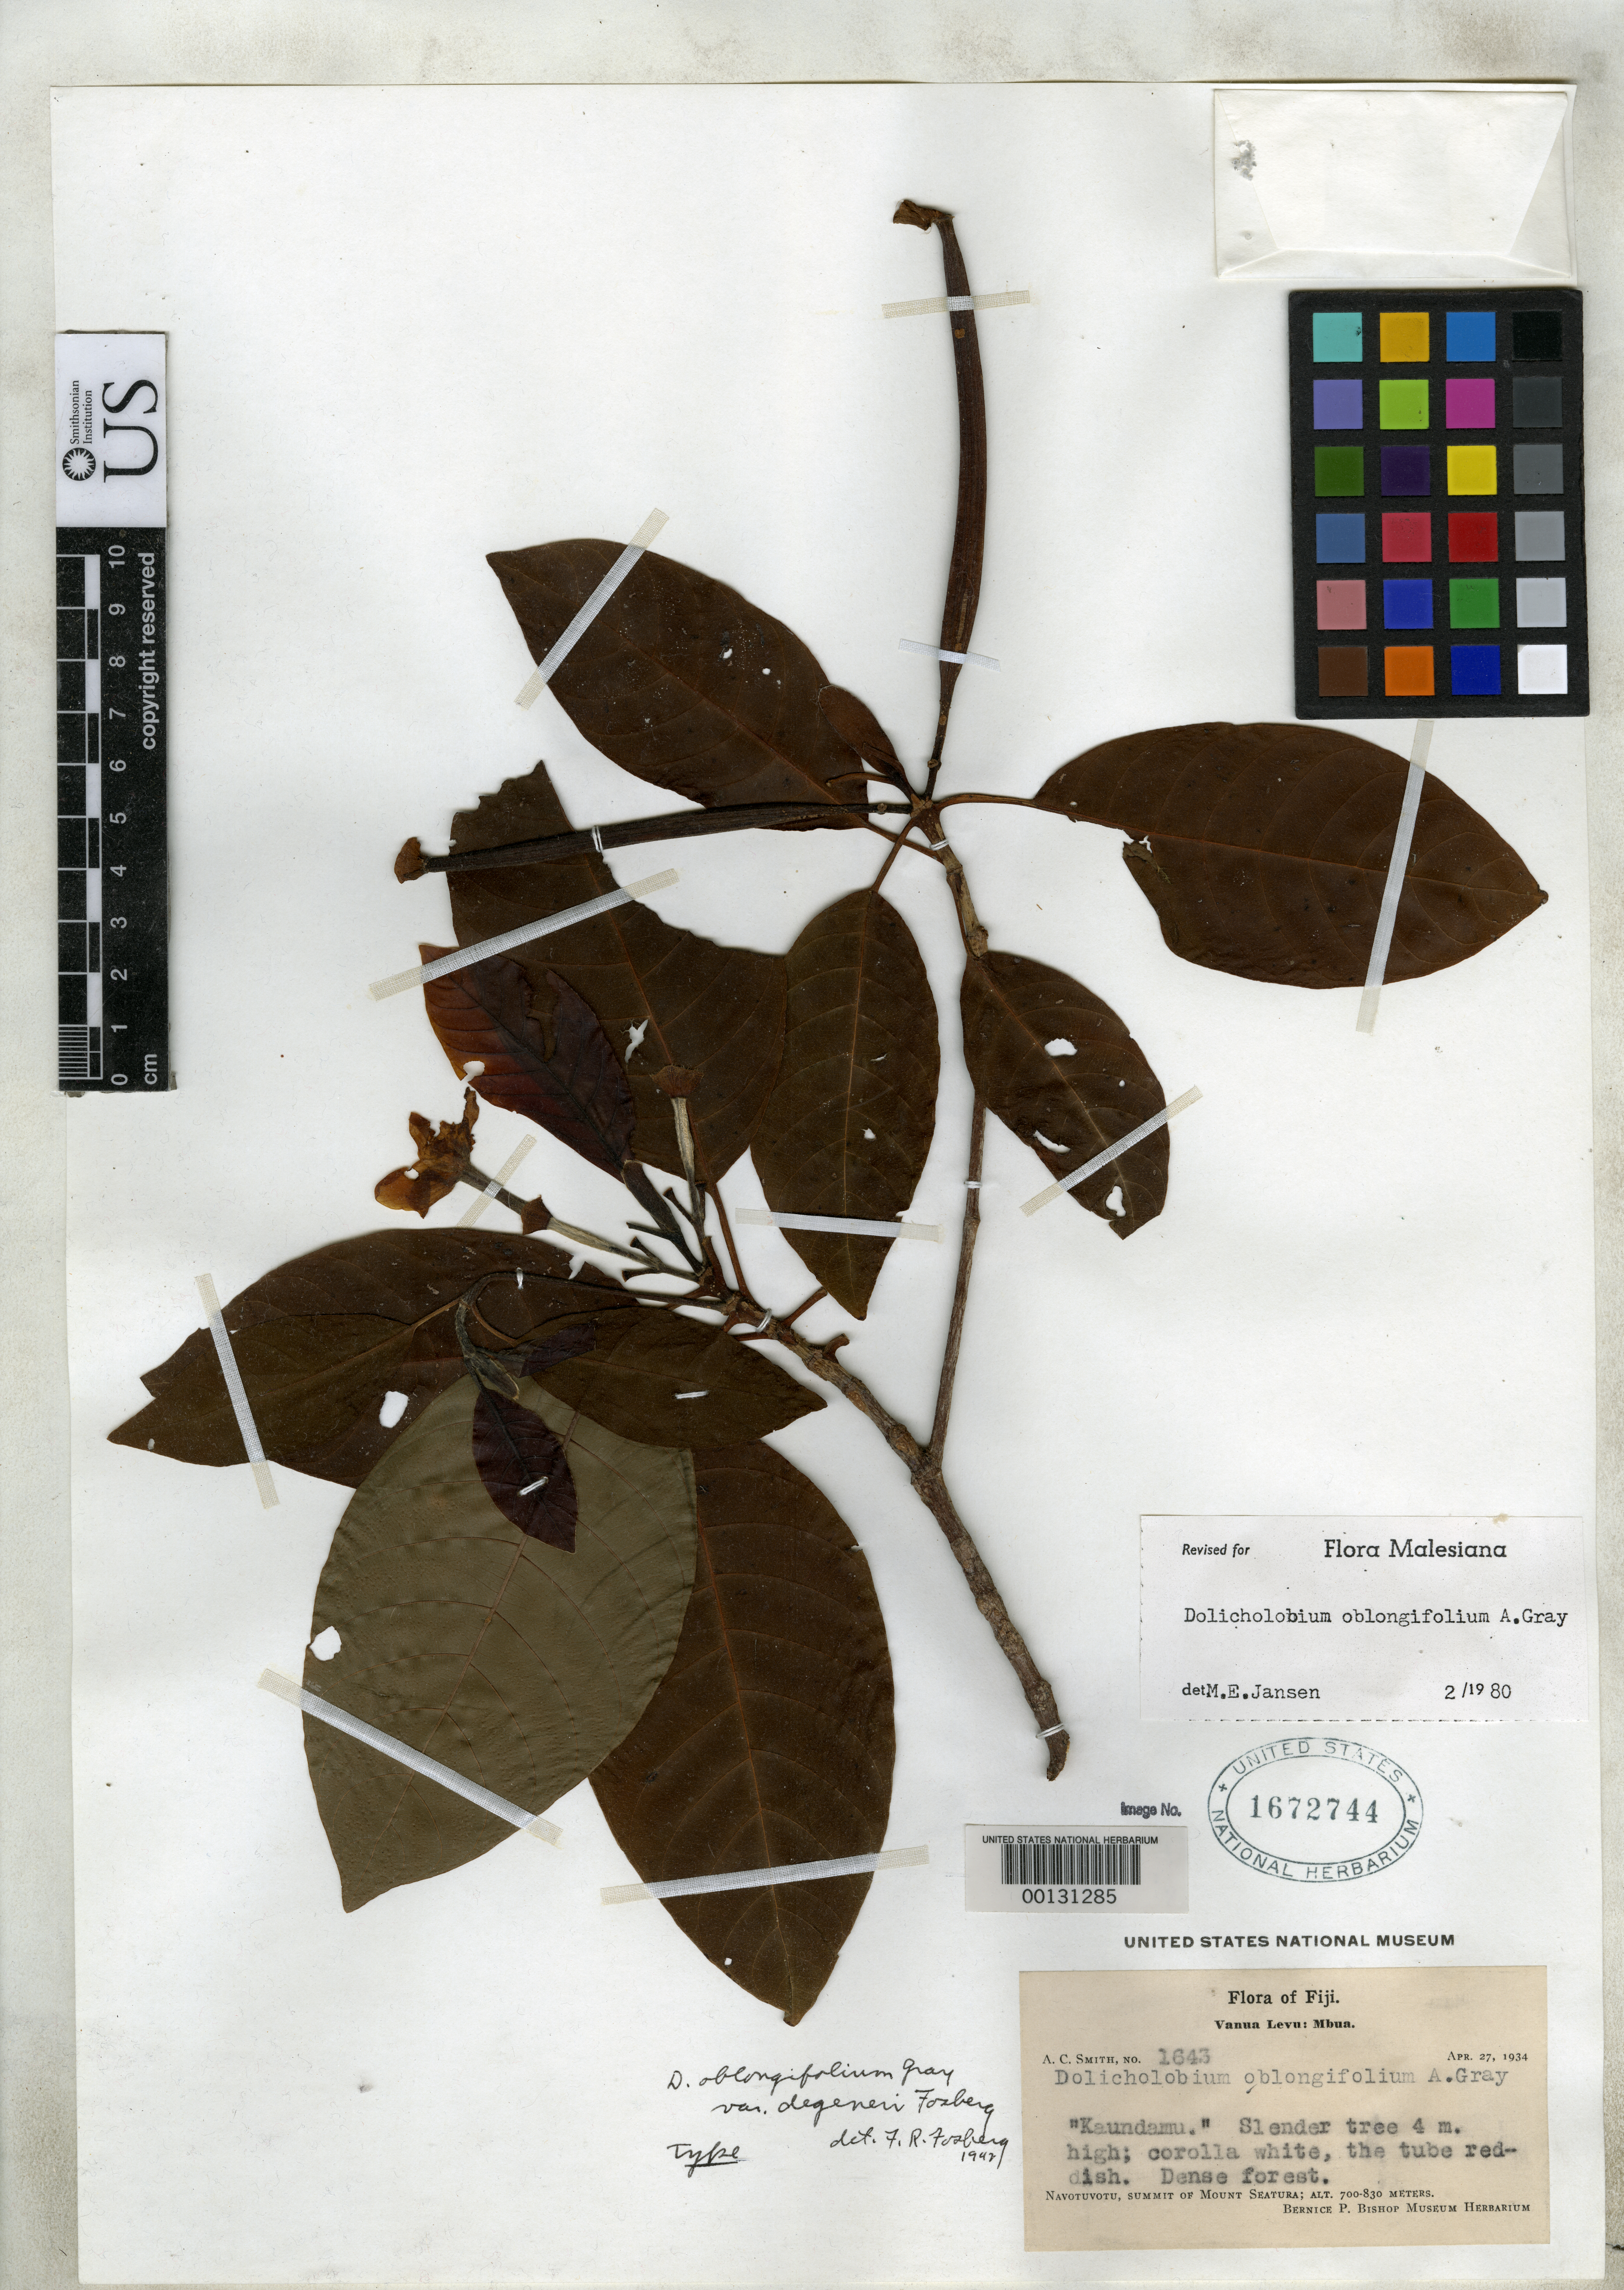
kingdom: Plantae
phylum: Tracheophyta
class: Magnoliopsida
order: Gentianales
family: Rubiaceae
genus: Dolicholobium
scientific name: Dolicholobium oblongifolium var. degeneri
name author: Fosberg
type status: Holotype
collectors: A. C. Smith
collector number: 1643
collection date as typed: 27 Apr 1934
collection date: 1934-04-27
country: Fiji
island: Vanua Levu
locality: Navotuvotu, summit of Mt. Seatura, Mbua. [Vanua Levu Group]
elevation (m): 700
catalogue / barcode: US 1672744